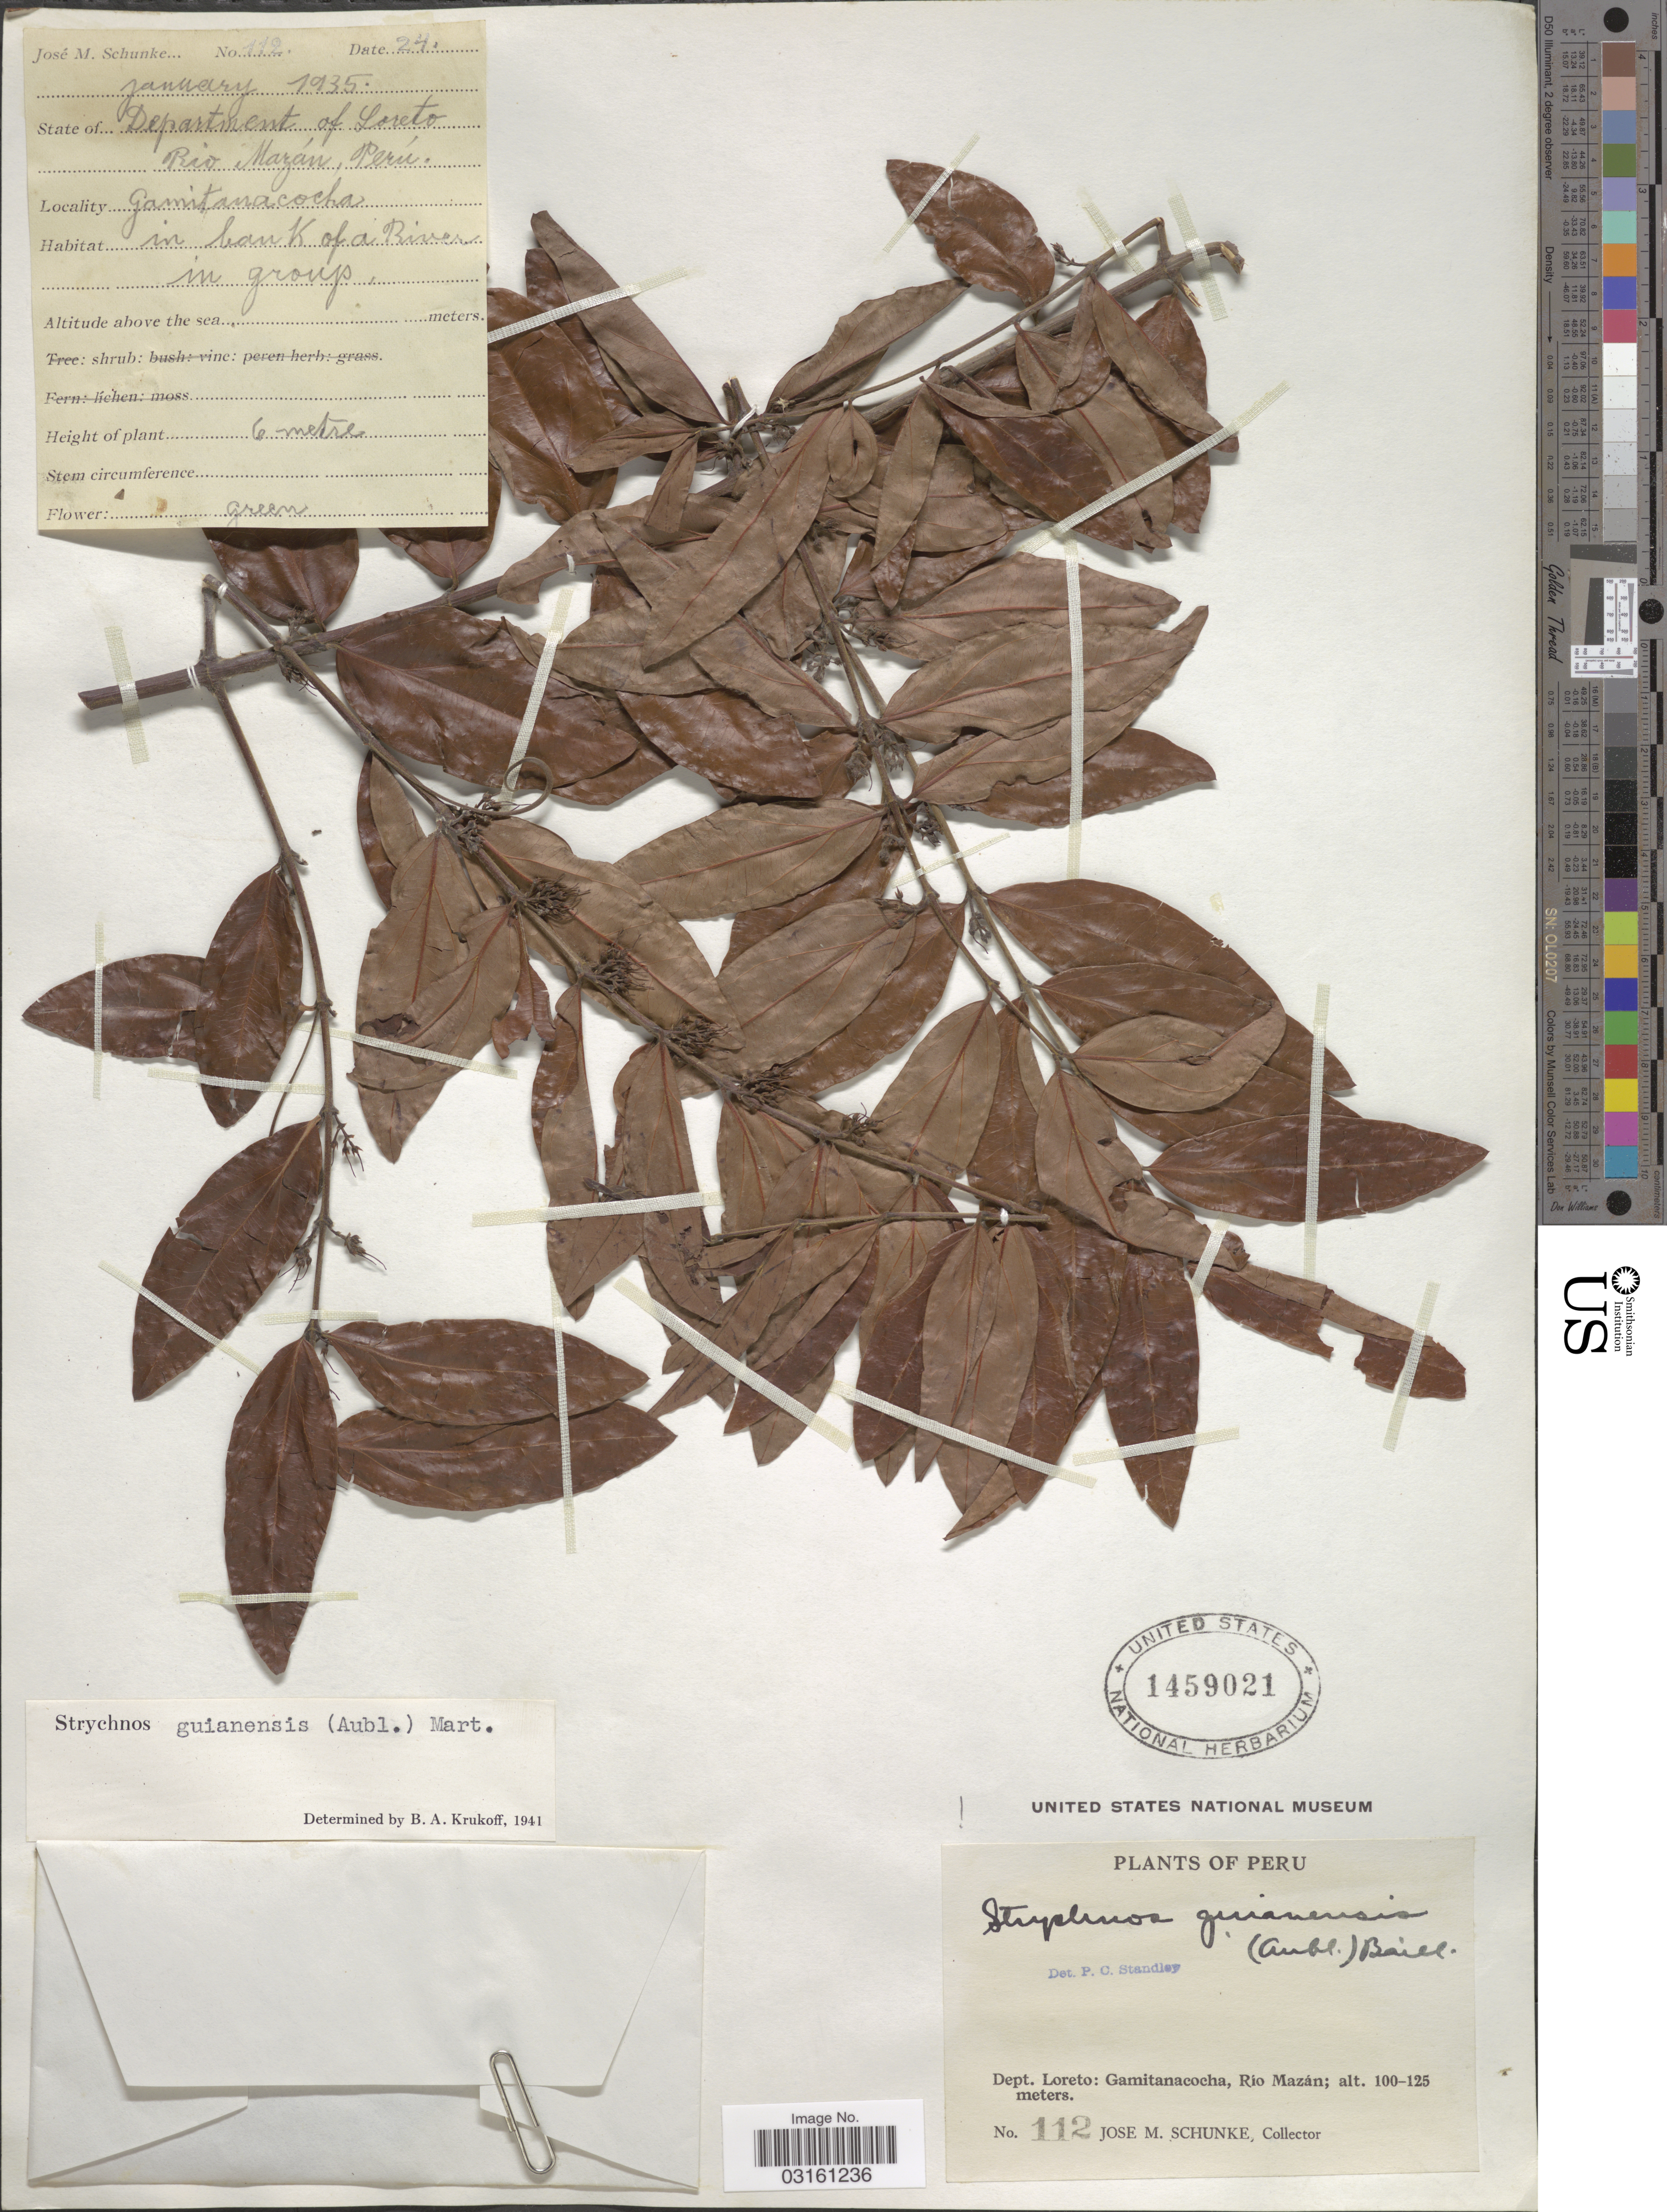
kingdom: Plantae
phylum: Tracheophyta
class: Magnoliopsida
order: Gentianales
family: Loganiaceae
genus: Strychnos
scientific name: Strychnos guianensis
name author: (Aubl.) Mart.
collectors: J. M. Schunke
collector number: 112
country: Peru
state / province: Loreto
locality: Dept. Loreto: Gamitanacocha, Río Mazán.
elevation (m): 100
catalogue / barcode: US 1459021